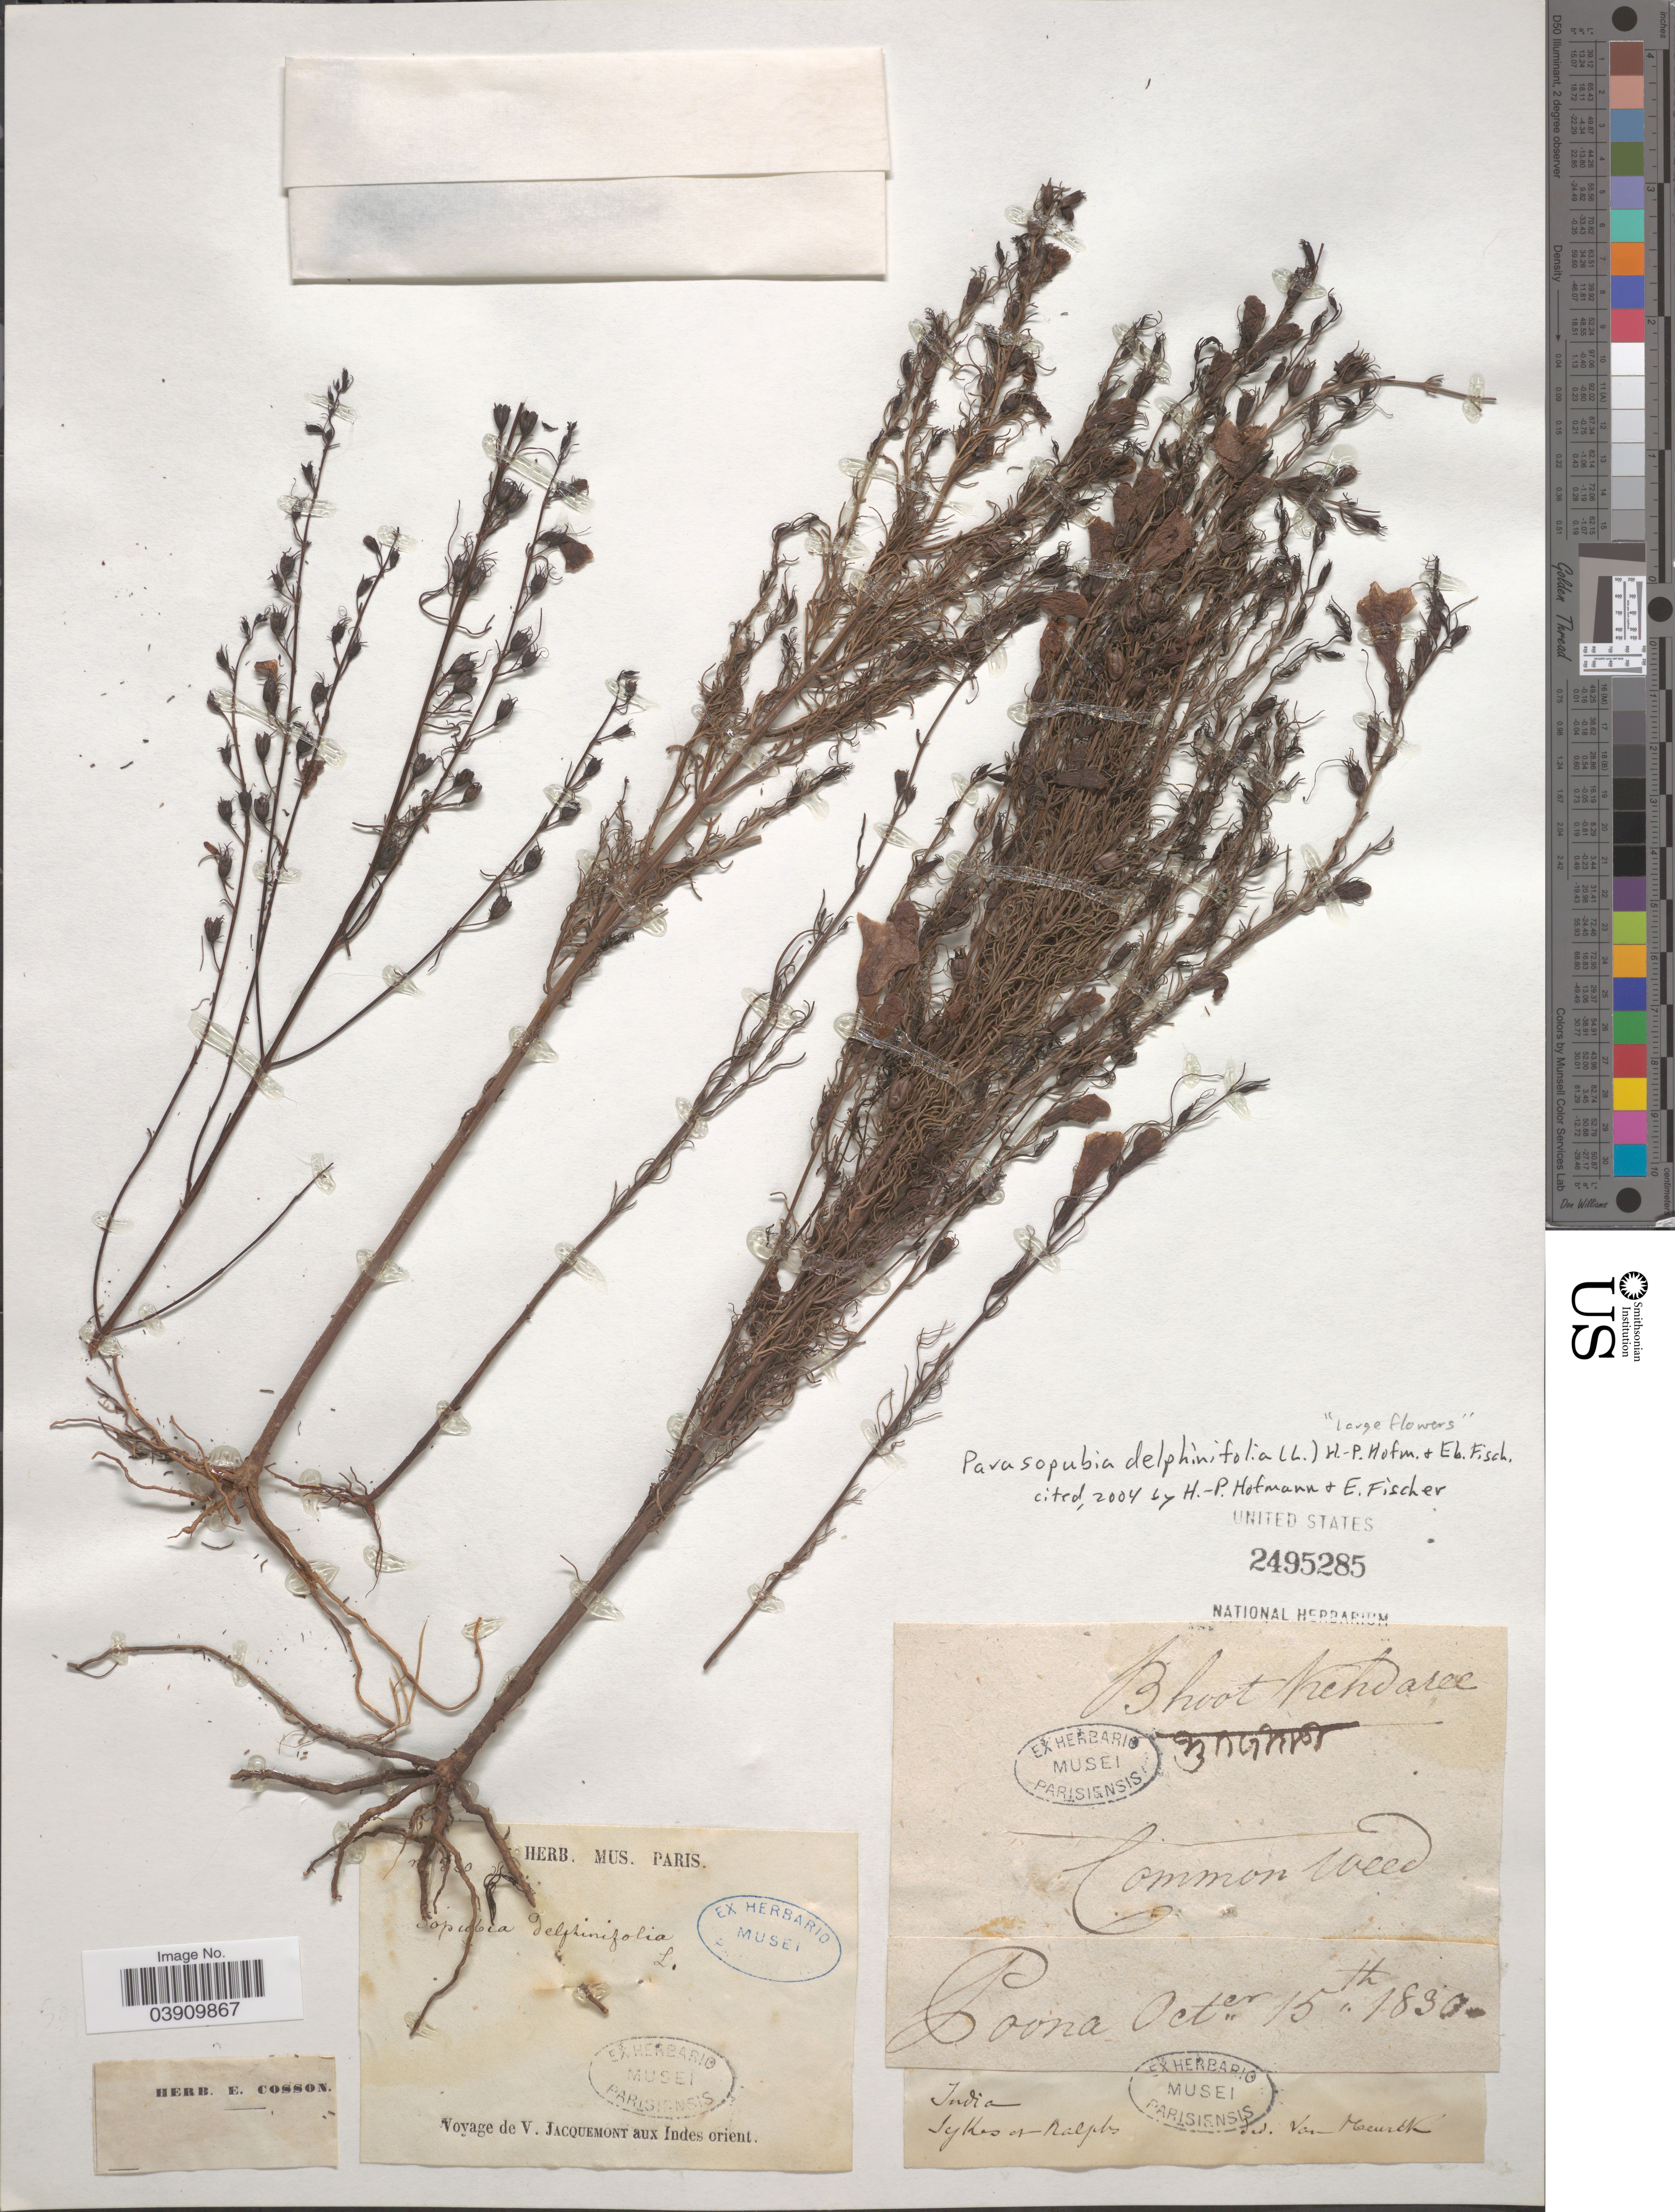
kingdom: Plantae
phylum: Tracheophyta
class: Magnoliopsida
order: Lamiales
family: Orobanchaceae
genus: Sopubia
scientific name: Sopubia delphinifolia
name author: G. Don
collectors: Sykes, -- & Ralphs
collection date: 1830-10-15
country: India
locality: Poona.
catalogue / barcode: US 2495285